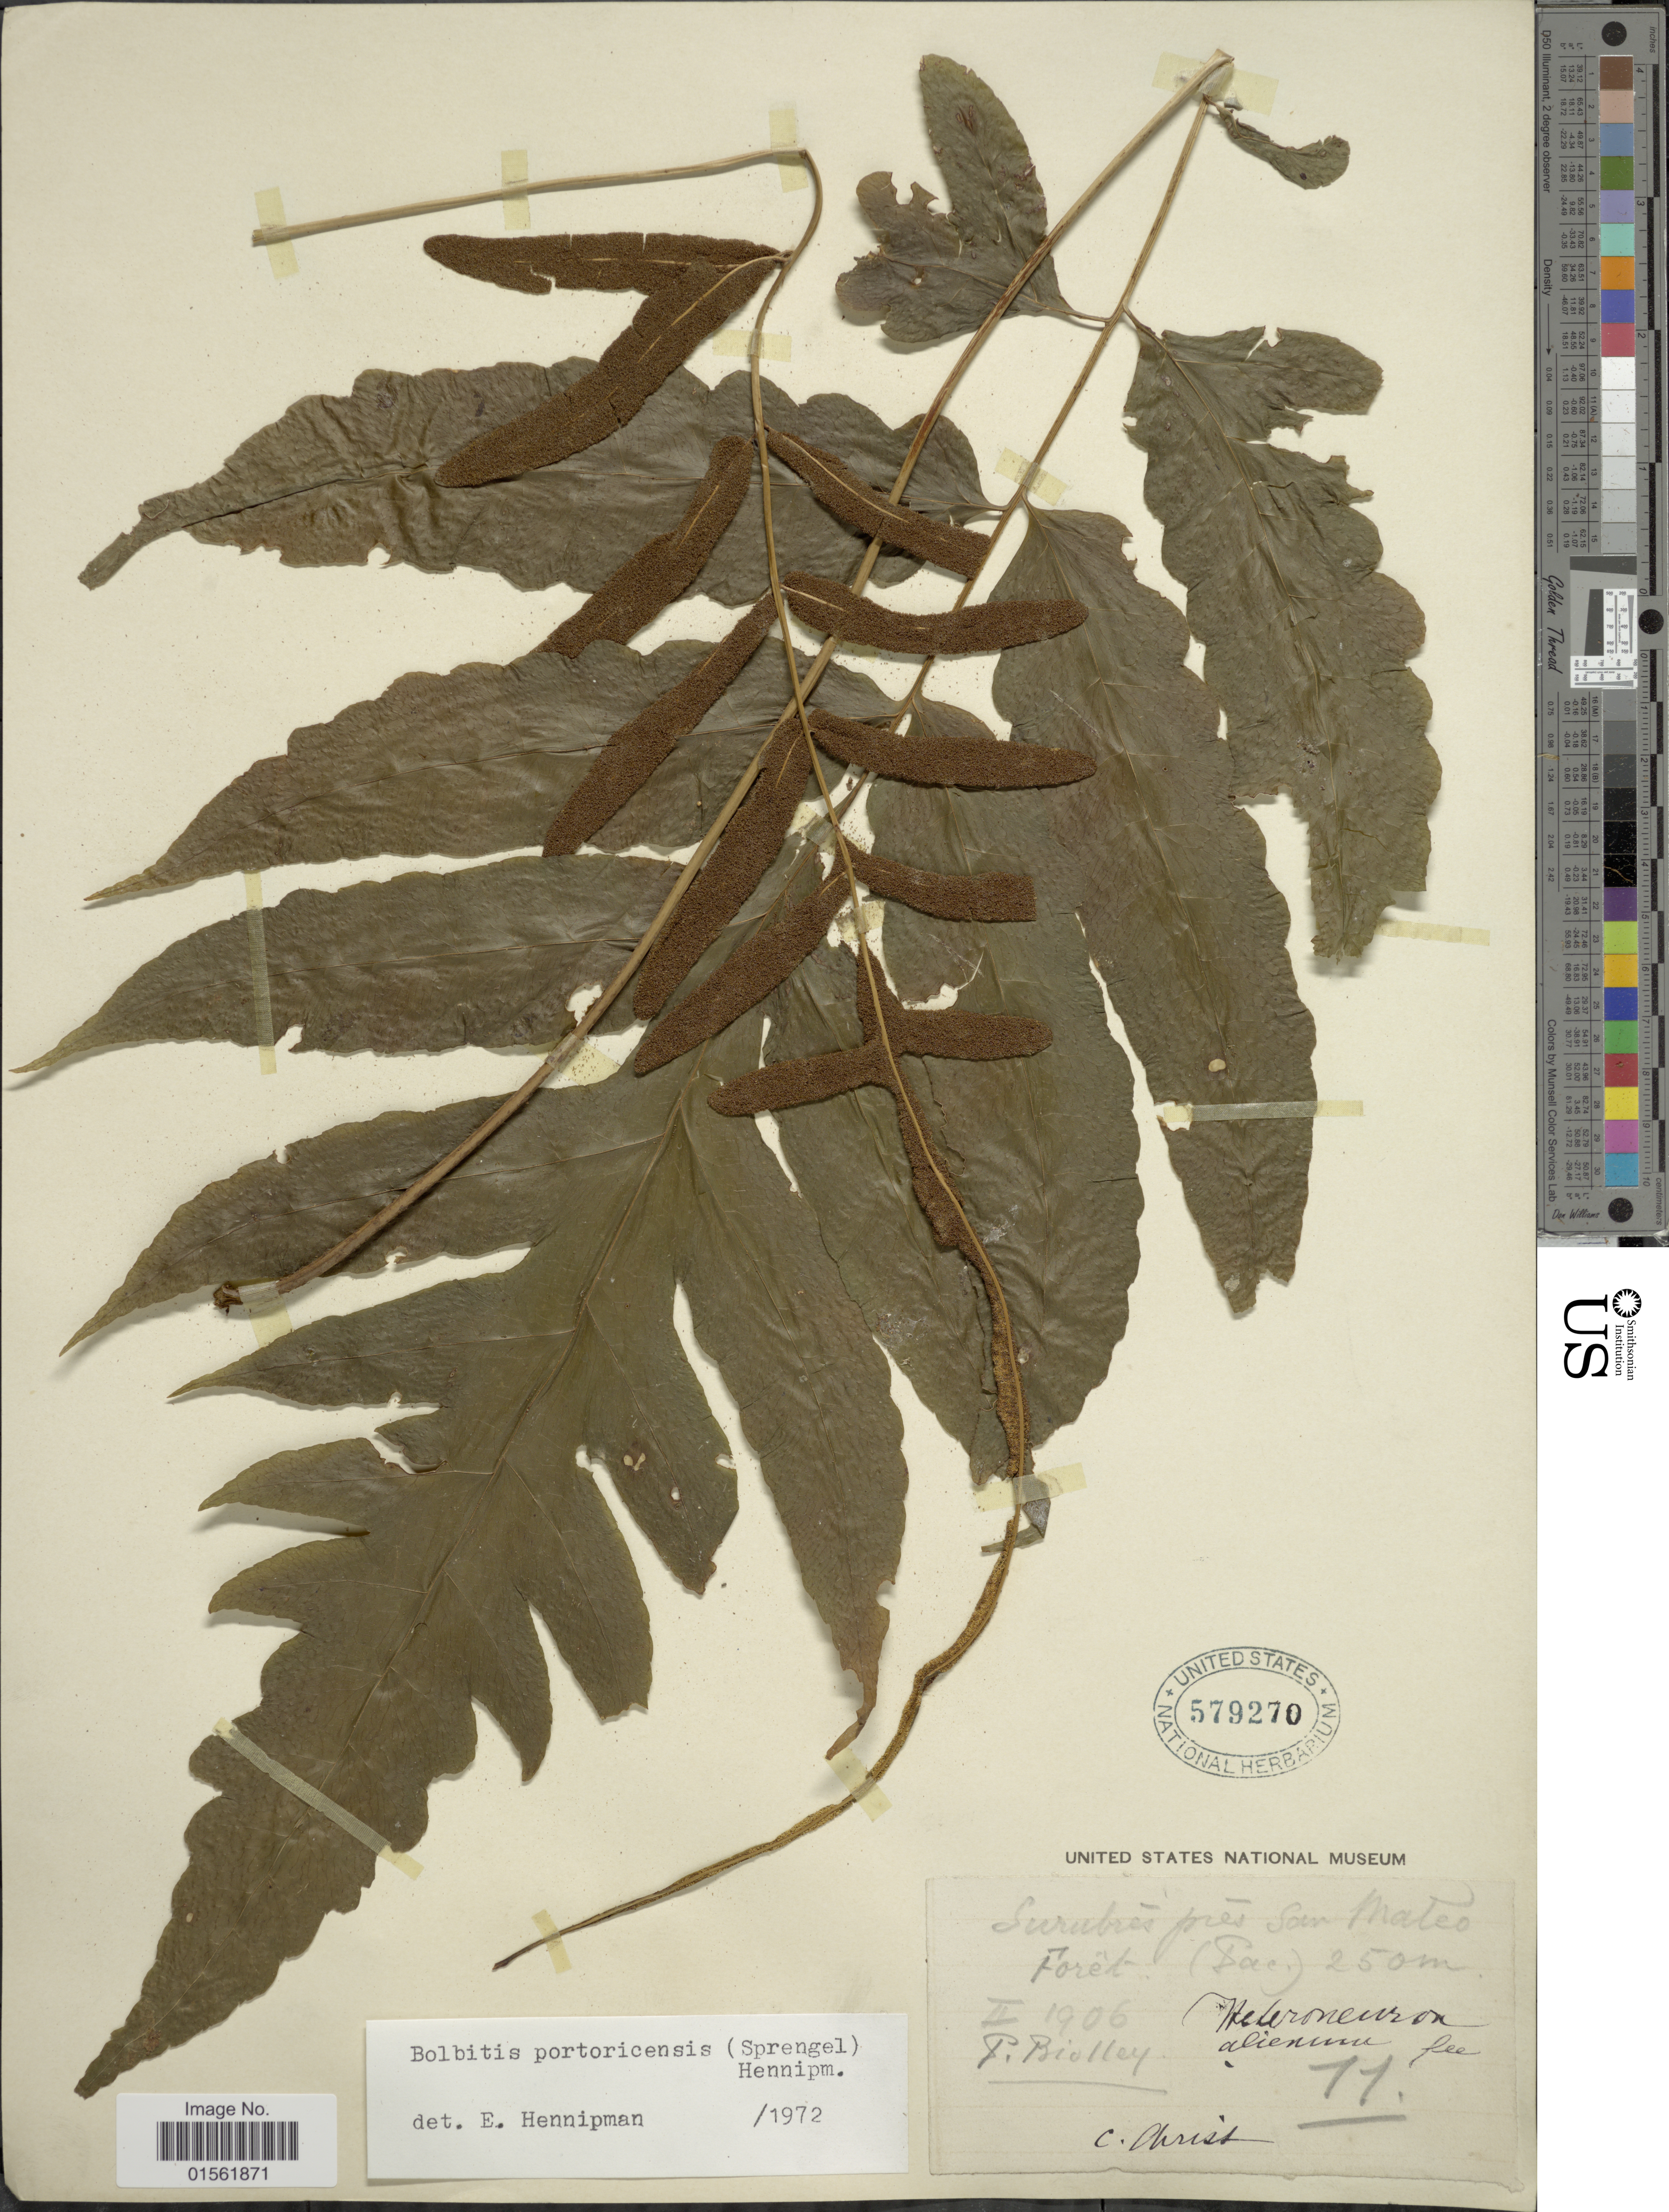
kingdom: Plantae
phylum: Tracheophyta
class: Polypodiopsida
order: Polypodiales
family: Dryopteridaceae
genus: Bolbitis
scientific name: Bolbitis portoricensis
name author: (Spreng.) Hennipman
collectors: P. Biolley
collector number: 11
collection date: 1906-02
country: Costa Rica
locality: Forêt, Surubrés près San Mateo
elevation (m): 250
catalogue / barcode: US 579270